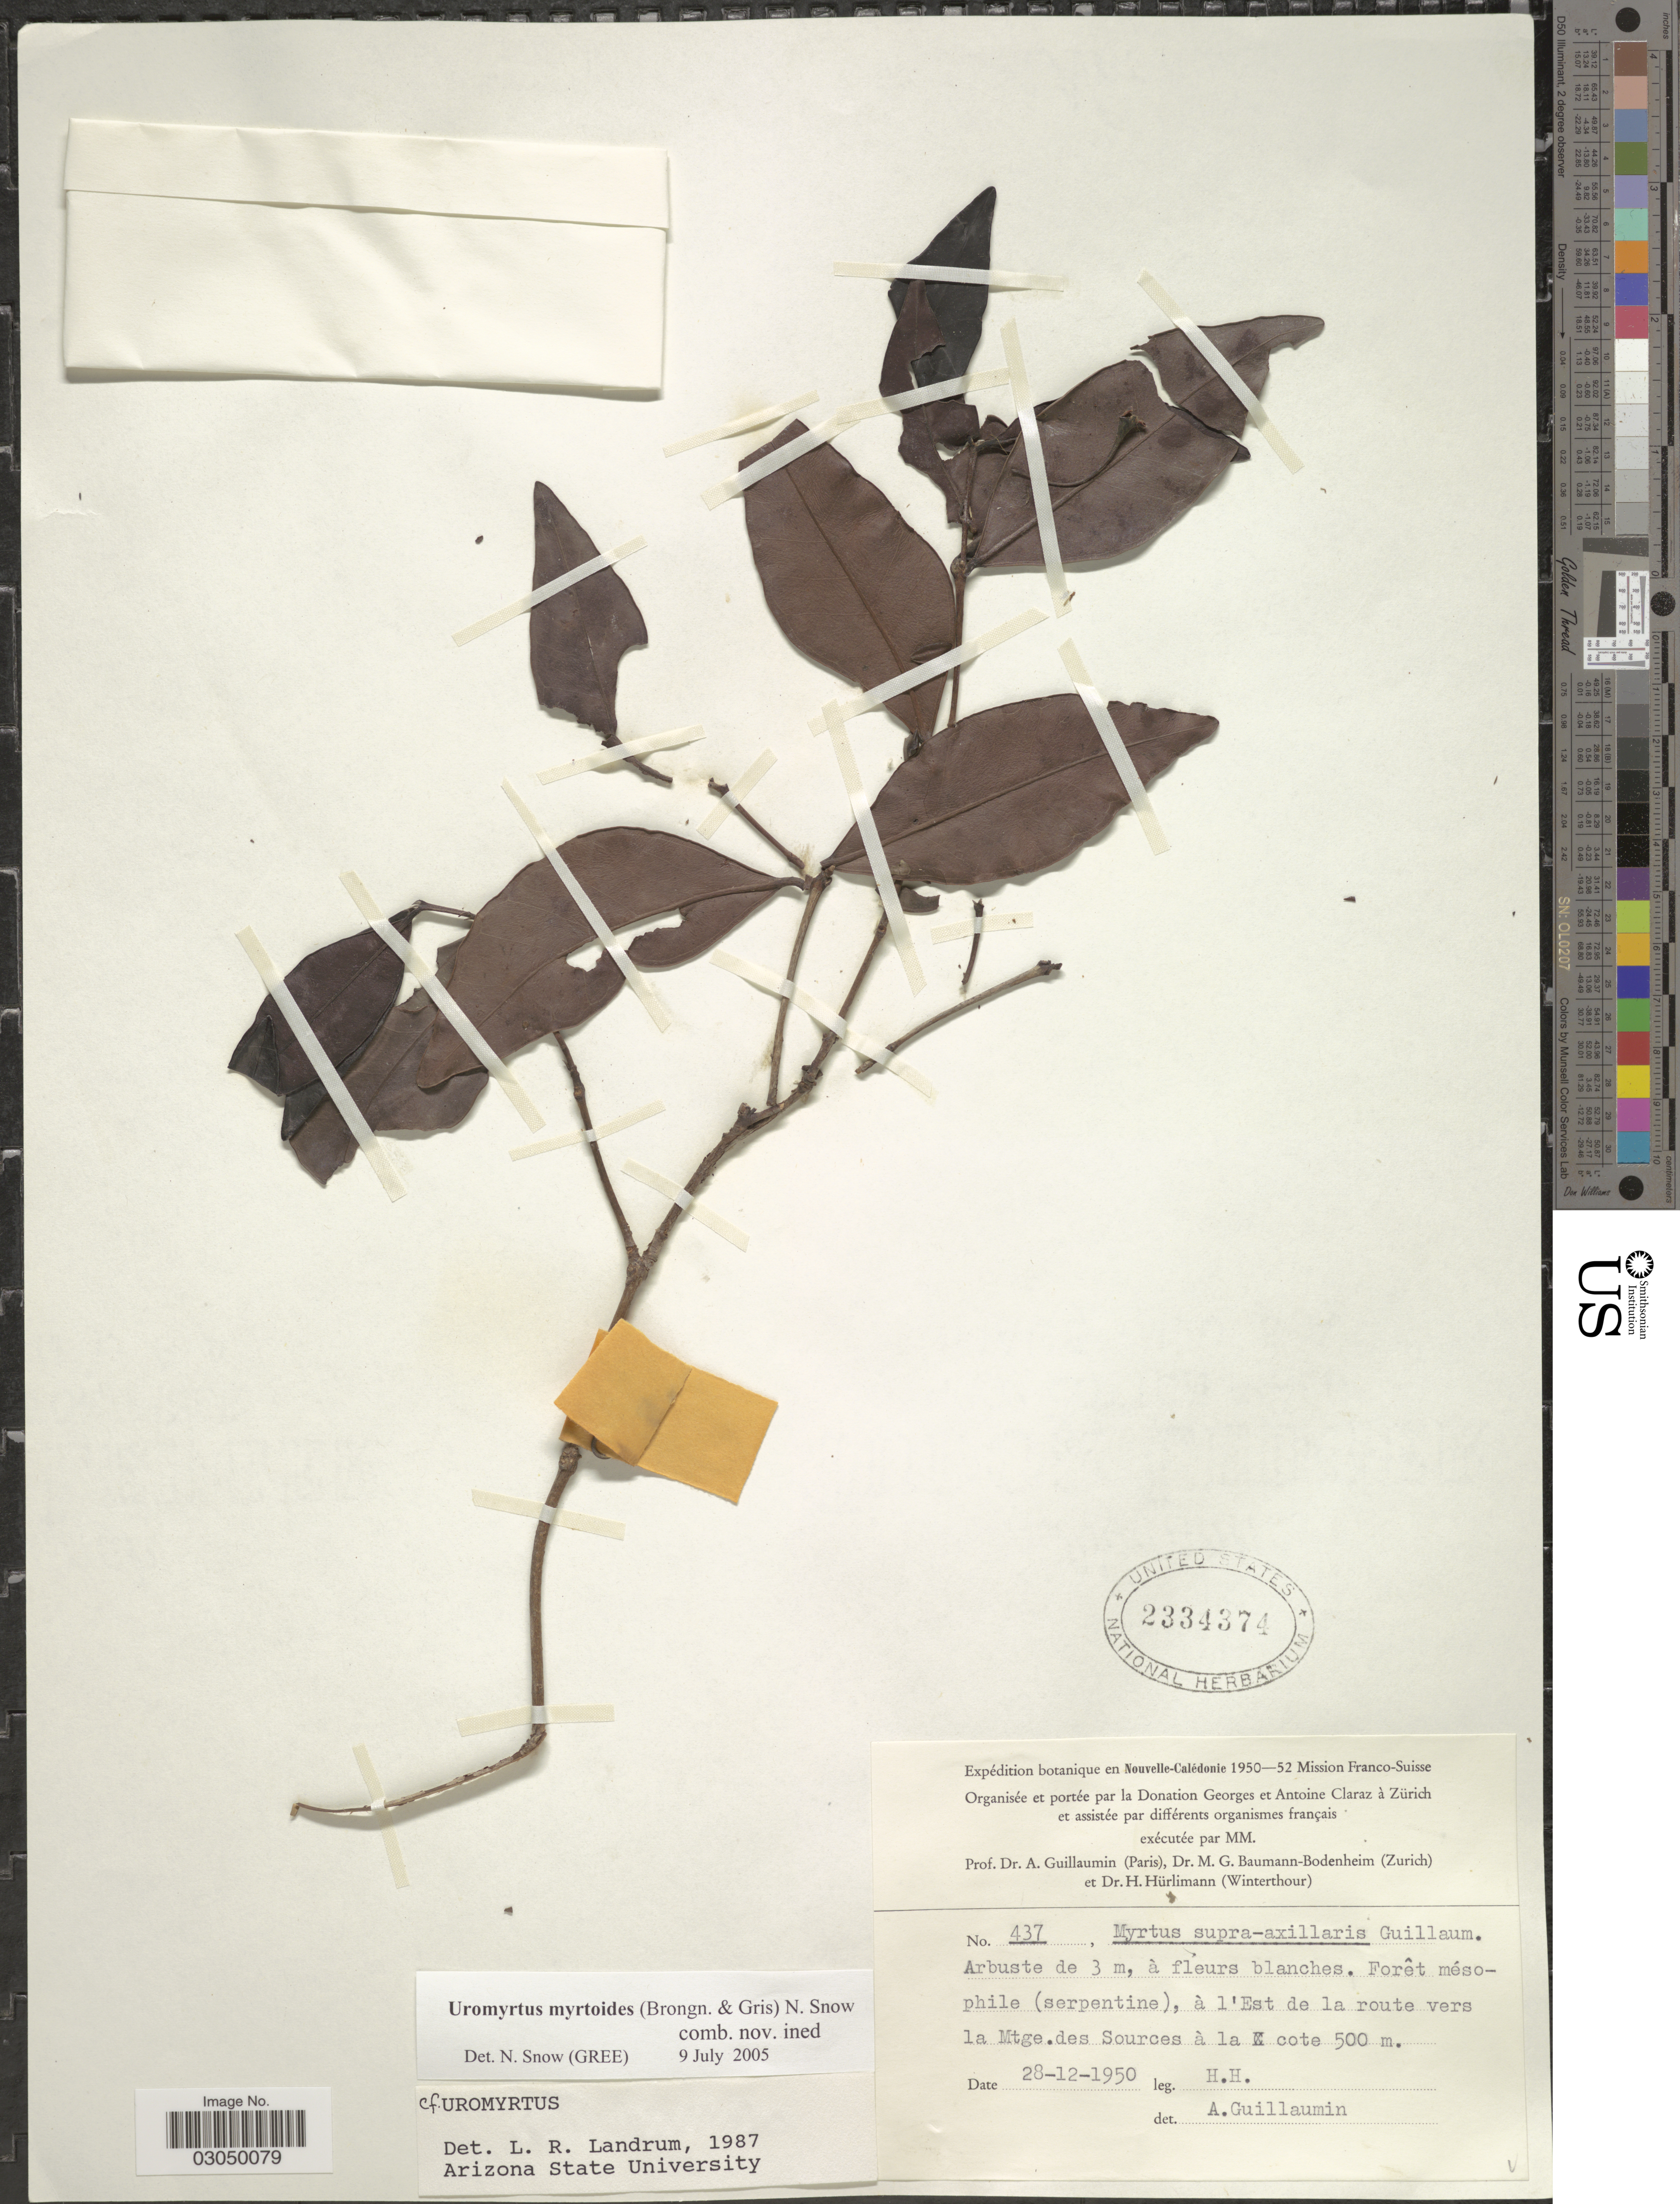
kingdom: Plantae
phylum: Tracheophyta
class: Magnoliopsida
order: Myrtales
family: Myrtaceae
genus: Uromyrtus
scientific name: Uromyrtus myrtoides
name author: (Brongn. & Gris) N. Snow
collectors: H. Hürlimann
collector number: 437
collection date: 1950-12-28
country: New Caledonia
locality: En Nouvelle-Calédonie. Forêt mésophile (serpentine), à l'Est de la route vers la Mtge. des Sources à la cote.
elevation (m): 500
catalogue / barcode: US 2334374